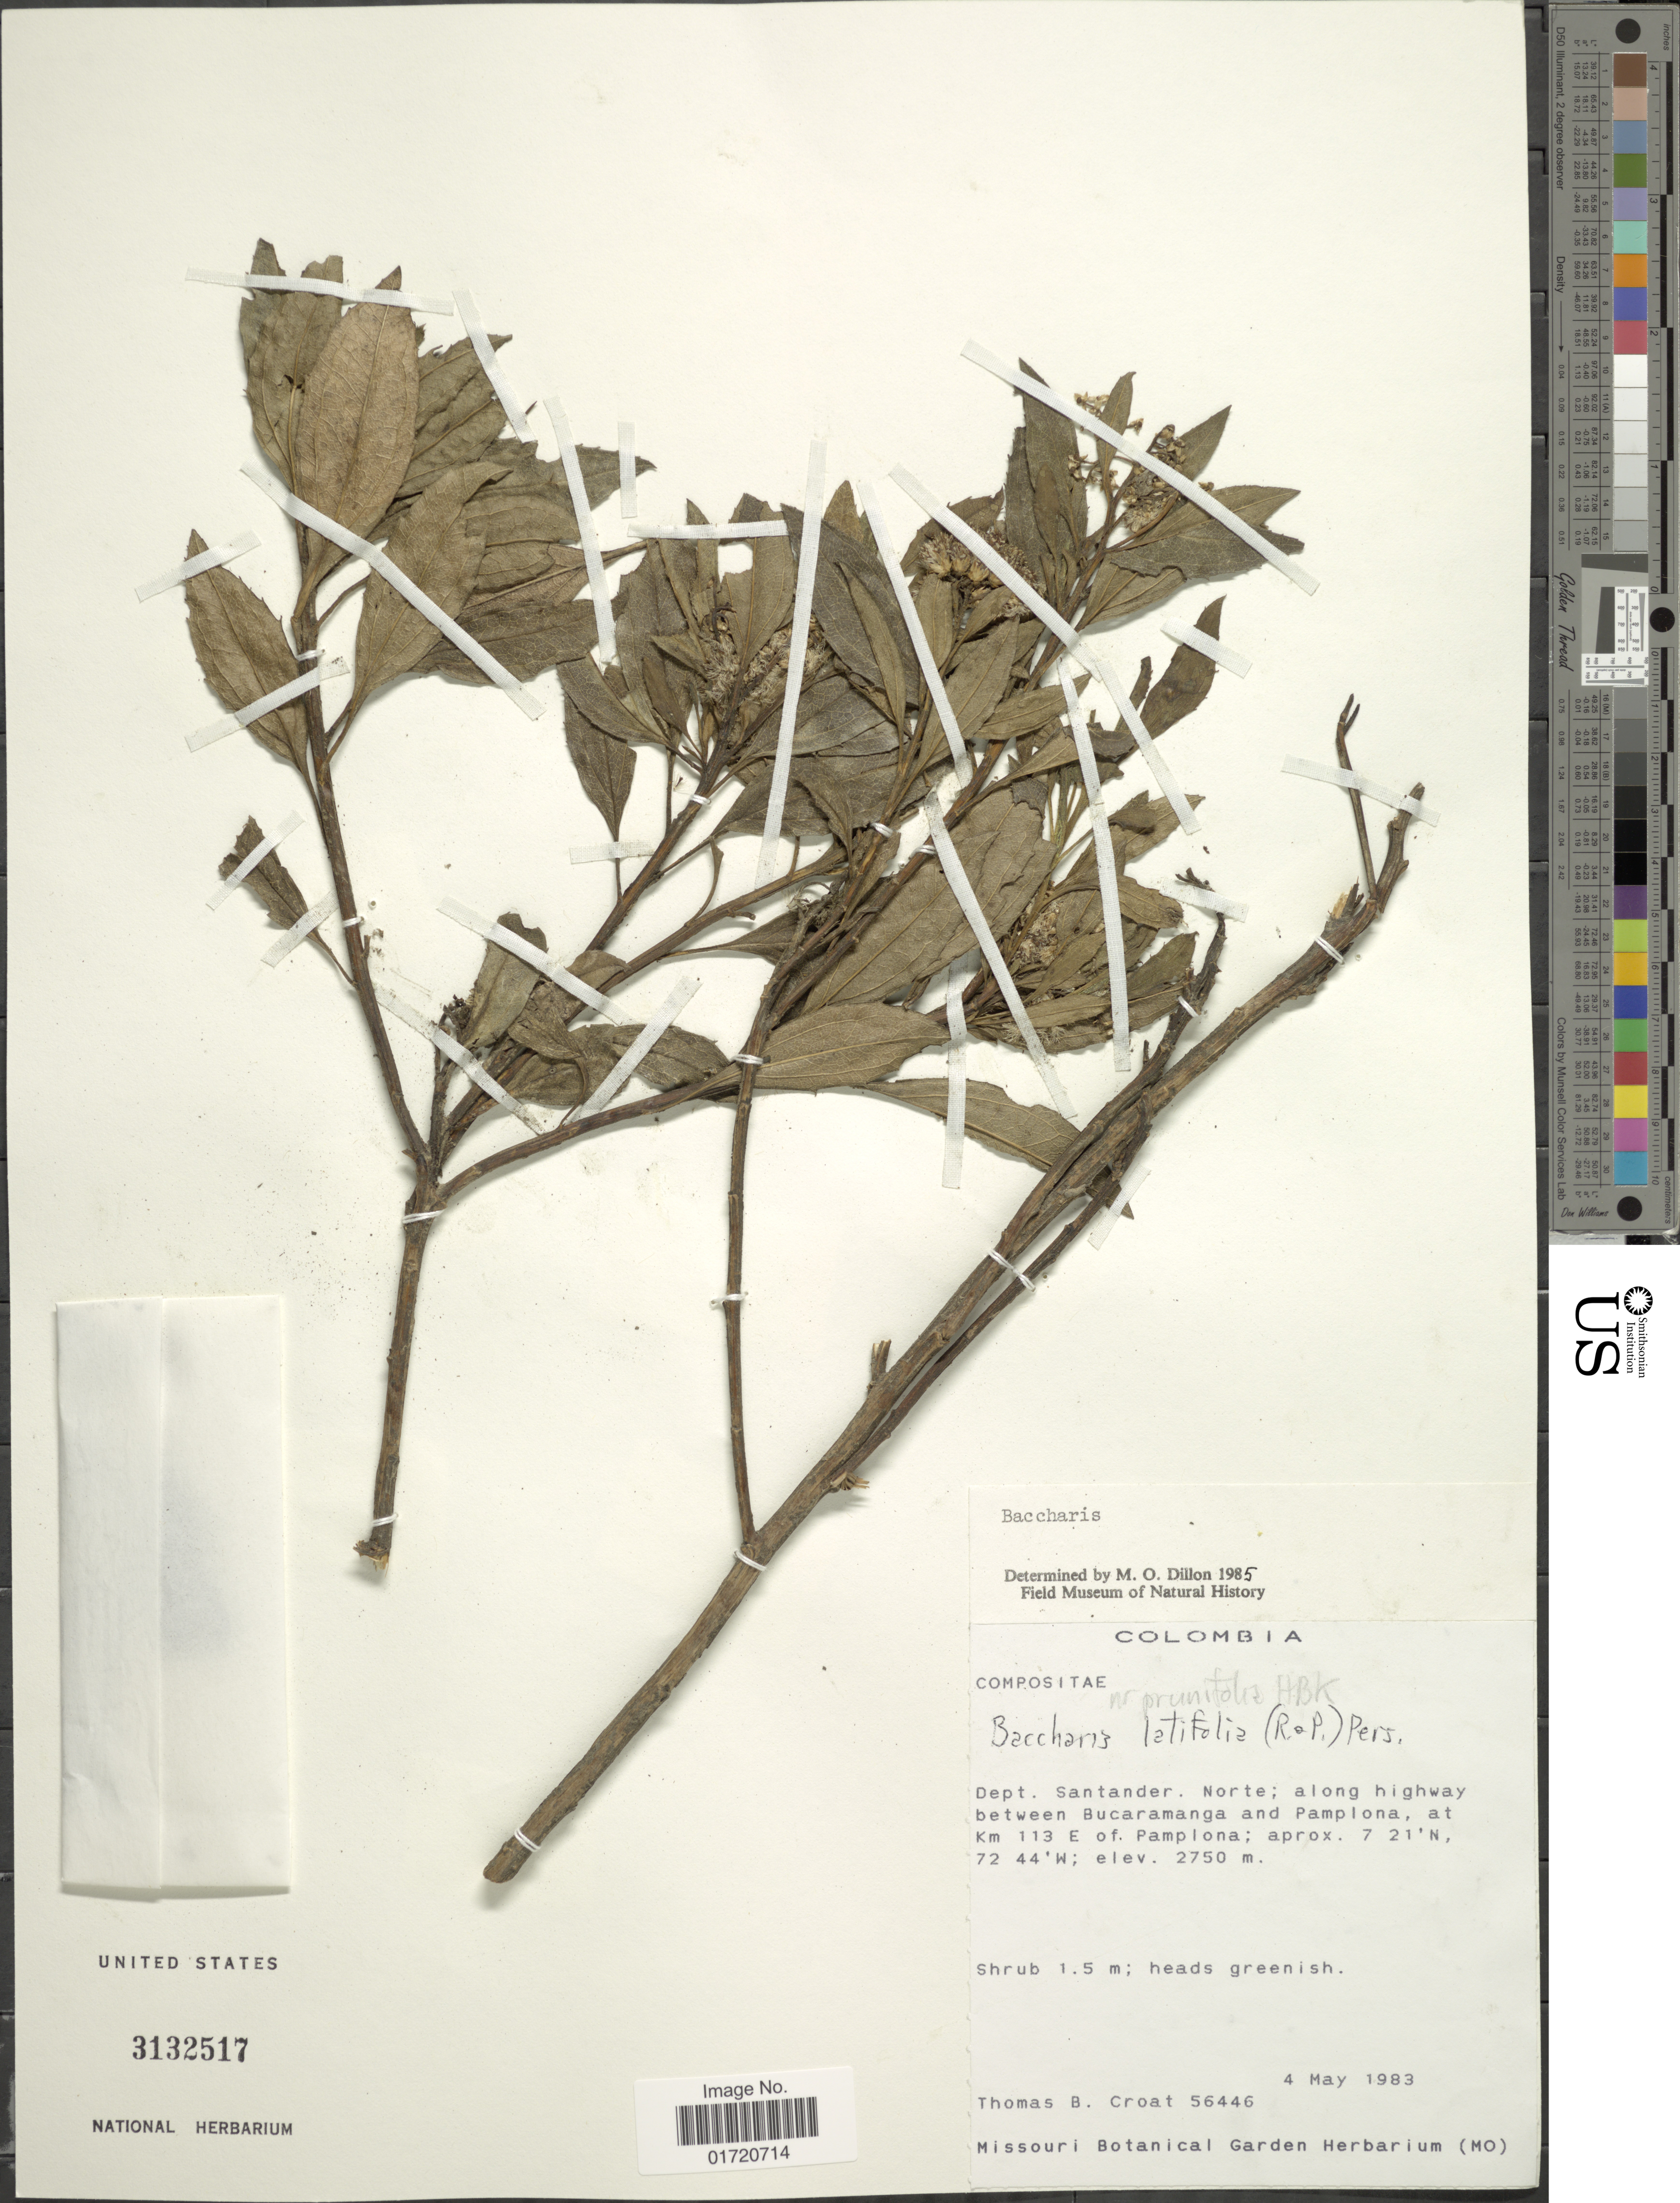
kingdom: Plantae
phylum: Tracheophyta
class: Magnoliopsida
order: Asterales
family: Asteraceae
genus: Baccharis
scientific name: Baccharis latifolia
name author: (Ruiz & Pav.) Pers.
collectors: T. B. Croat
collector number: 56446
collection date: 1983-05-04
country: Colombia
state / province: Norte de Santander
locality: Dept. Santander Norte, along highway between Bucaramanga and Pamplona, at km 113 E of Pamplona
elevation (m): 2750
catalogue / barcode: US 3132517